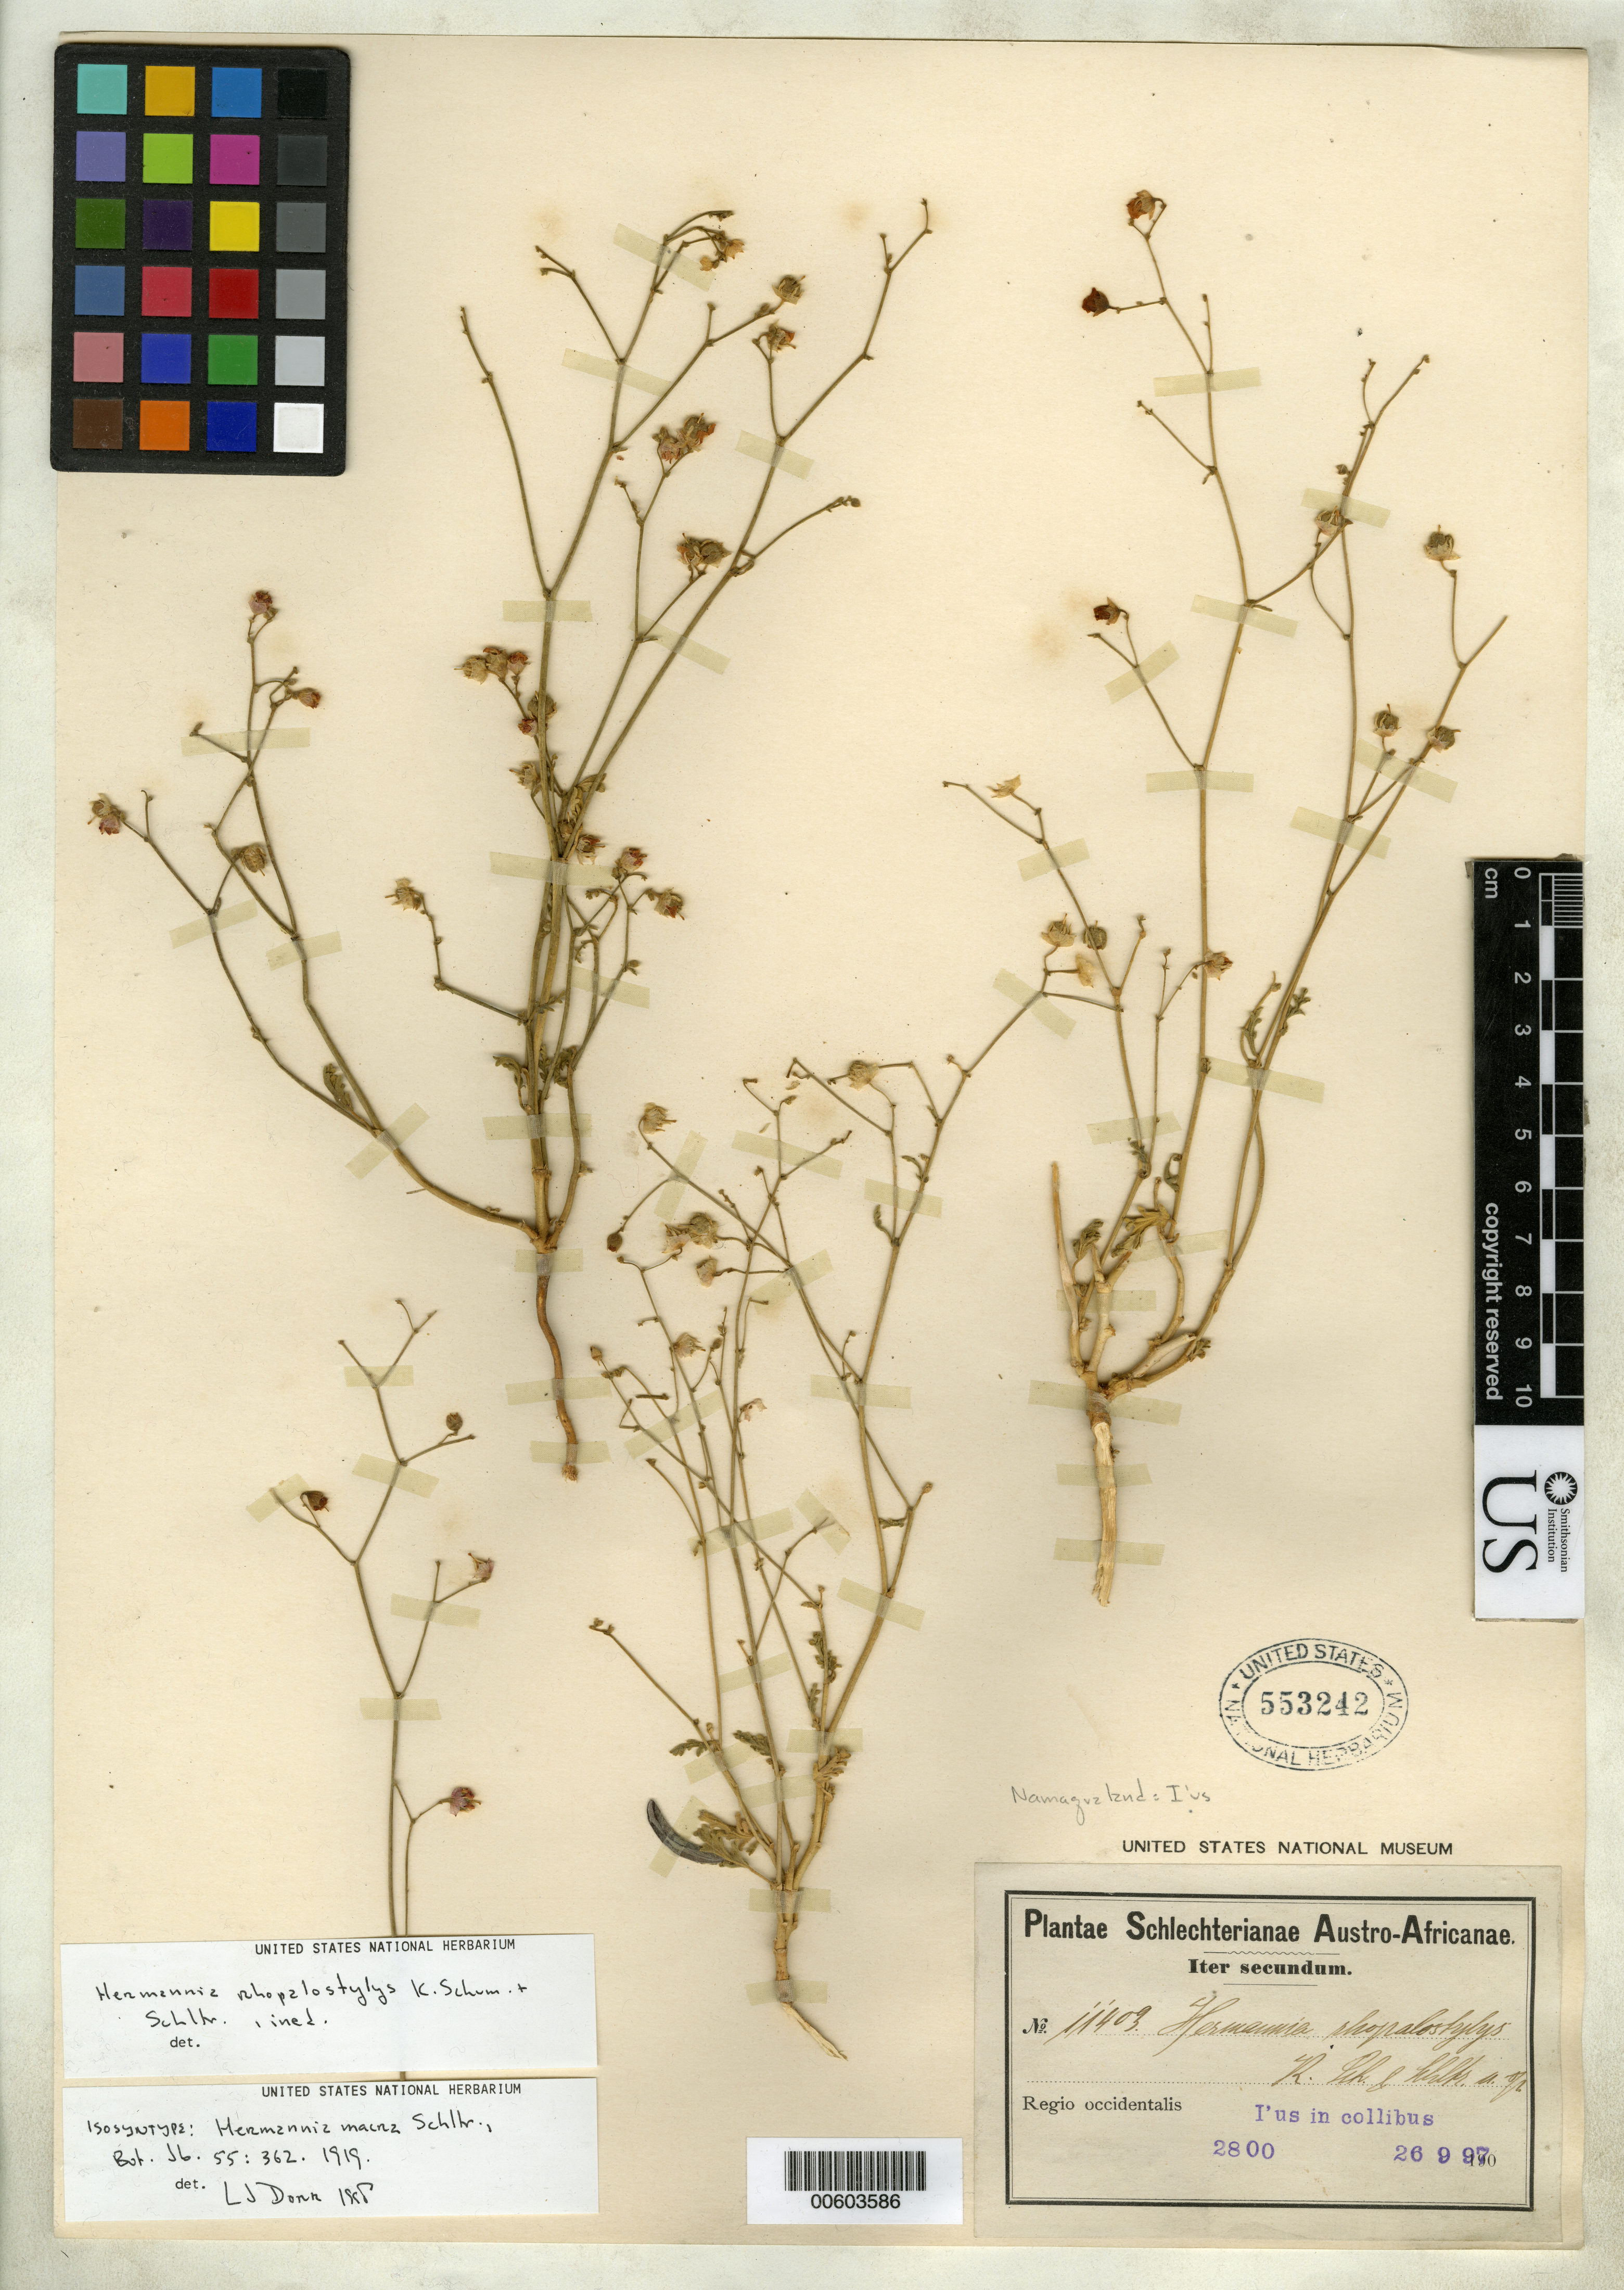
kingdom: Plantae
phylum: Tracheophyta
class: Magnoliopsida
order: Malvales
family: Malvaceae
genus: Hermannia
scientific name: Hermannia macra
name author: Schltr.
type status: Isosyntype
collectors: F. R. R. Schlechter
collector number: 11403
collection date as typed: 26 Sep 1897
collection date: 1897-09-26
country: South Africa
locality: I'us in collibus, regio occidentalis.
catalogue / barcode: US 553242